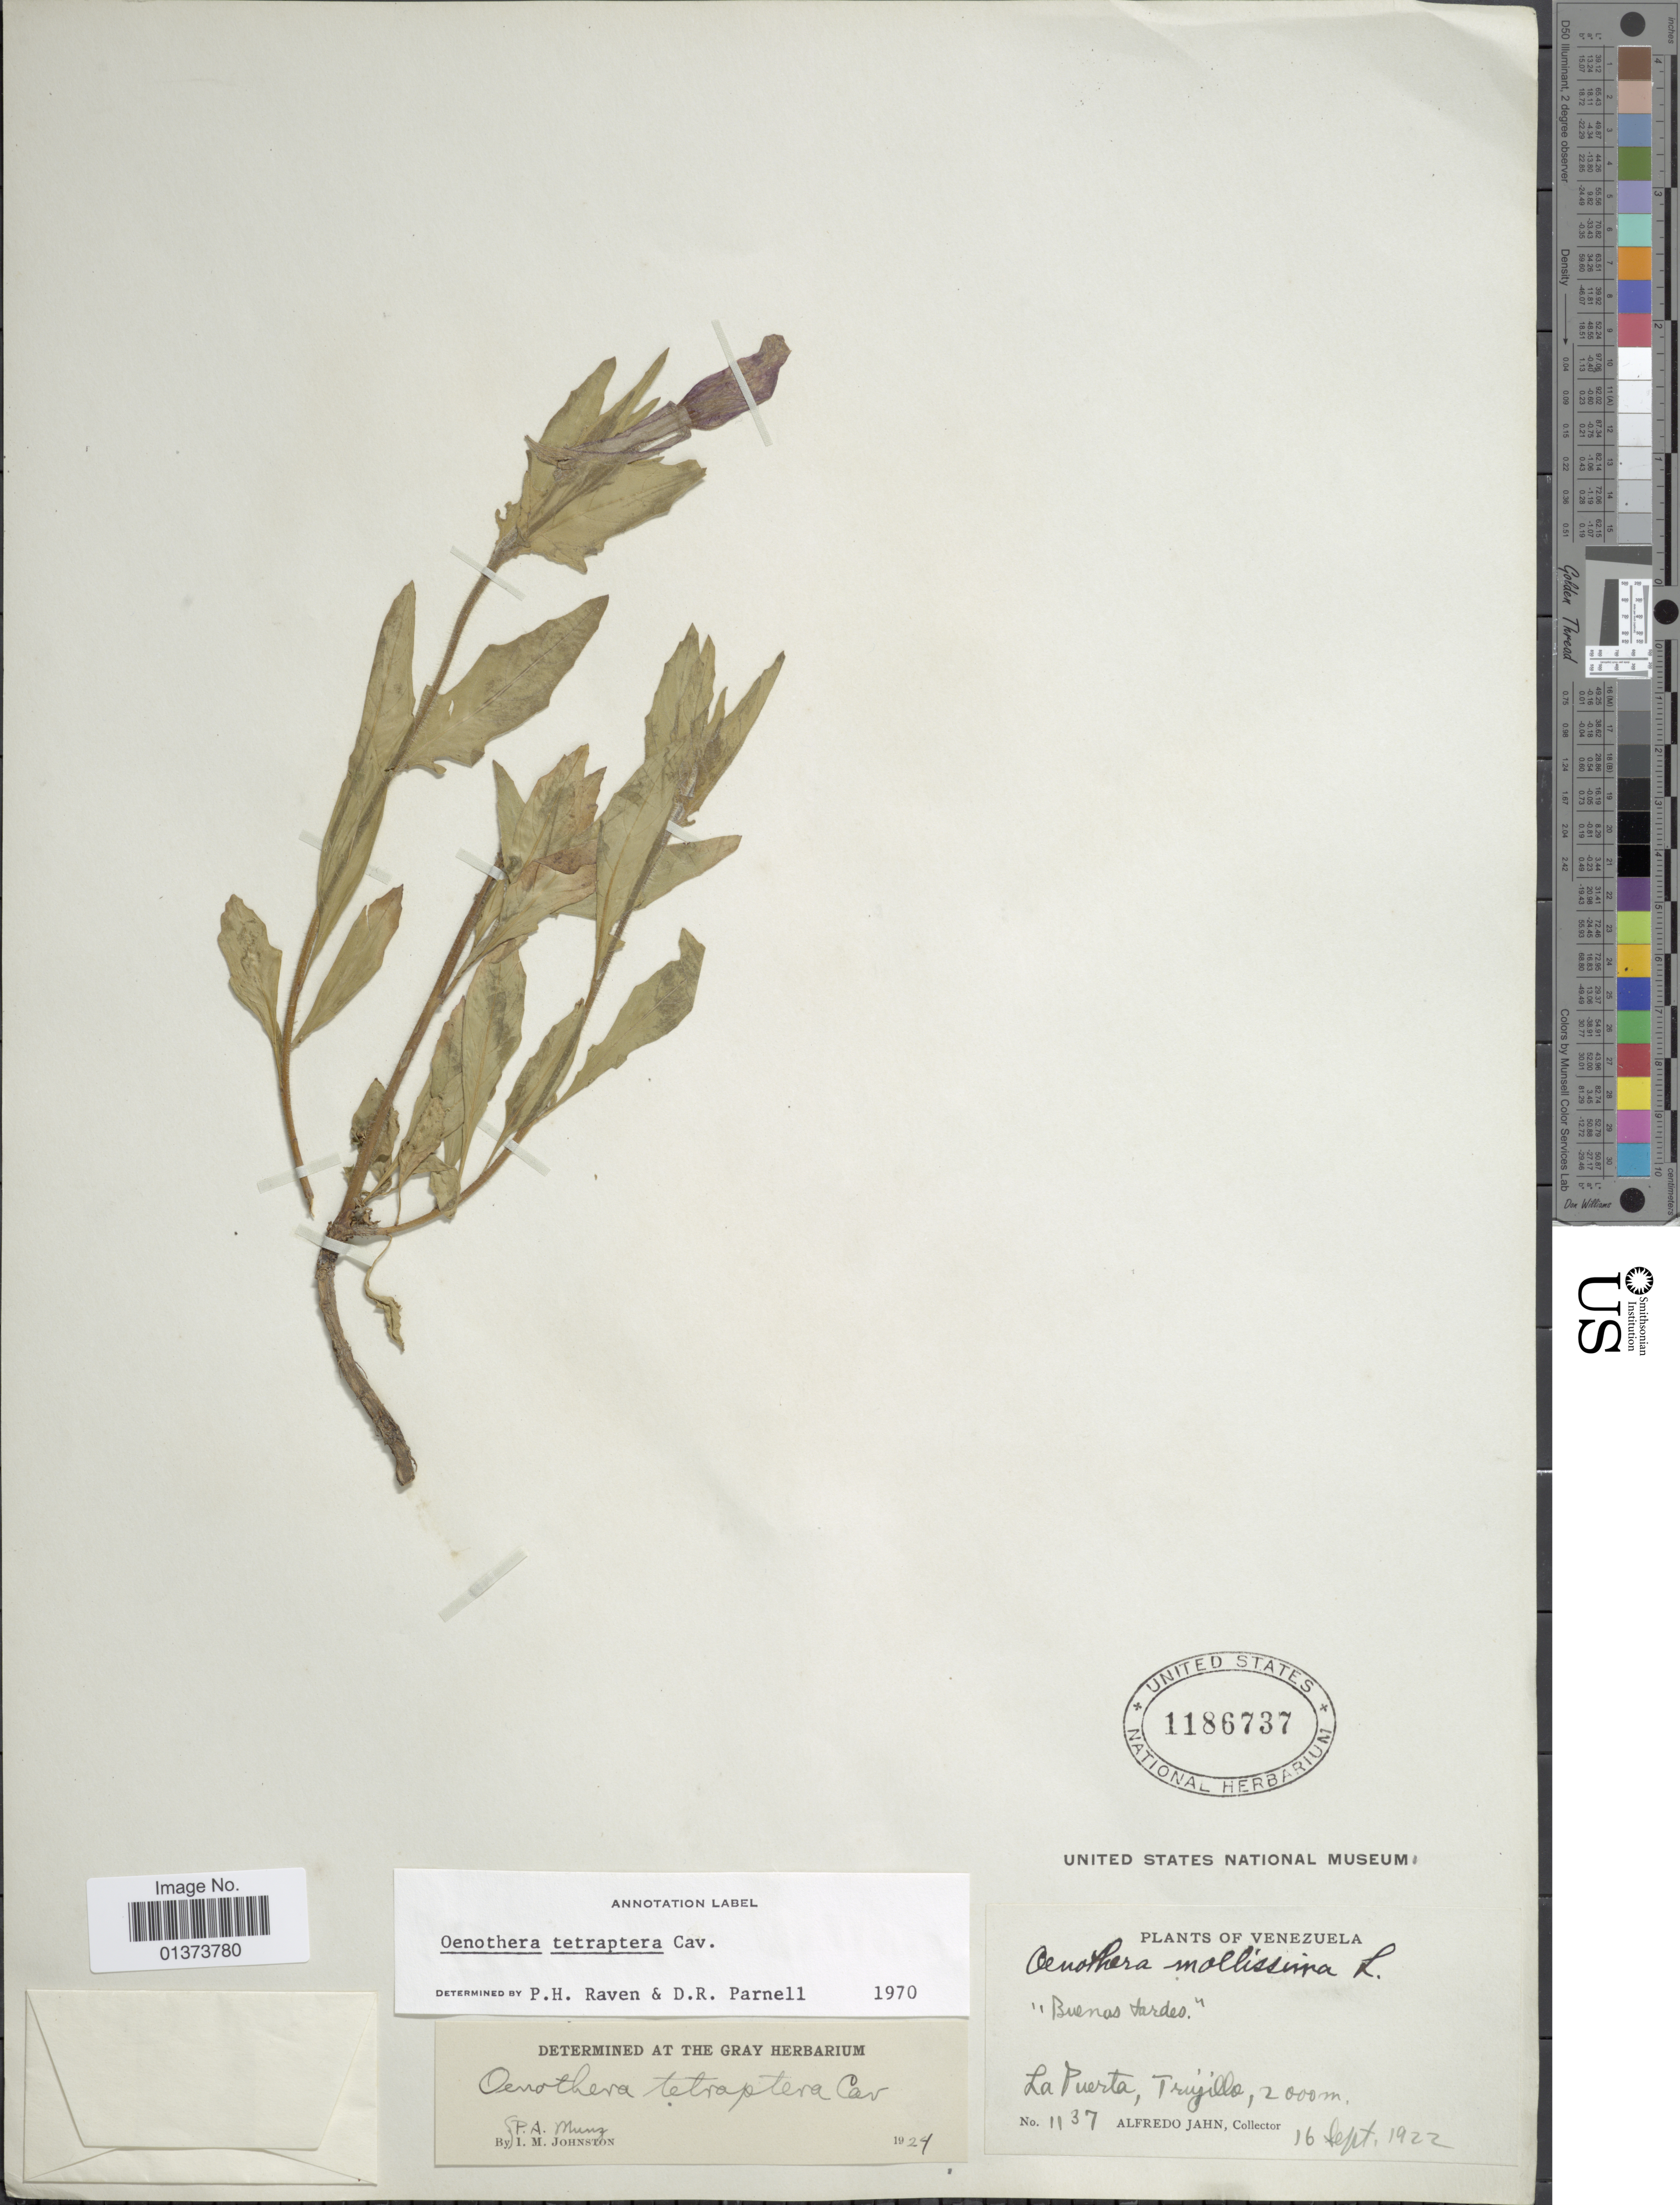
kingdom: Plantae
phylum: Tracheophyta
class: Magnoliopsida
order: Myrtales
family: Onagraceae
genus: Oenothera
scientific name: Oenothera tetraptera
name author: Cav.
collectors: A. Jahn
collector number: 1137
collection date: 1922-09-16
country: Venezuela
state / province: Trujillo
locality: La Puerta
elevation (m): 2000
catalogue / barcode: US 1186737